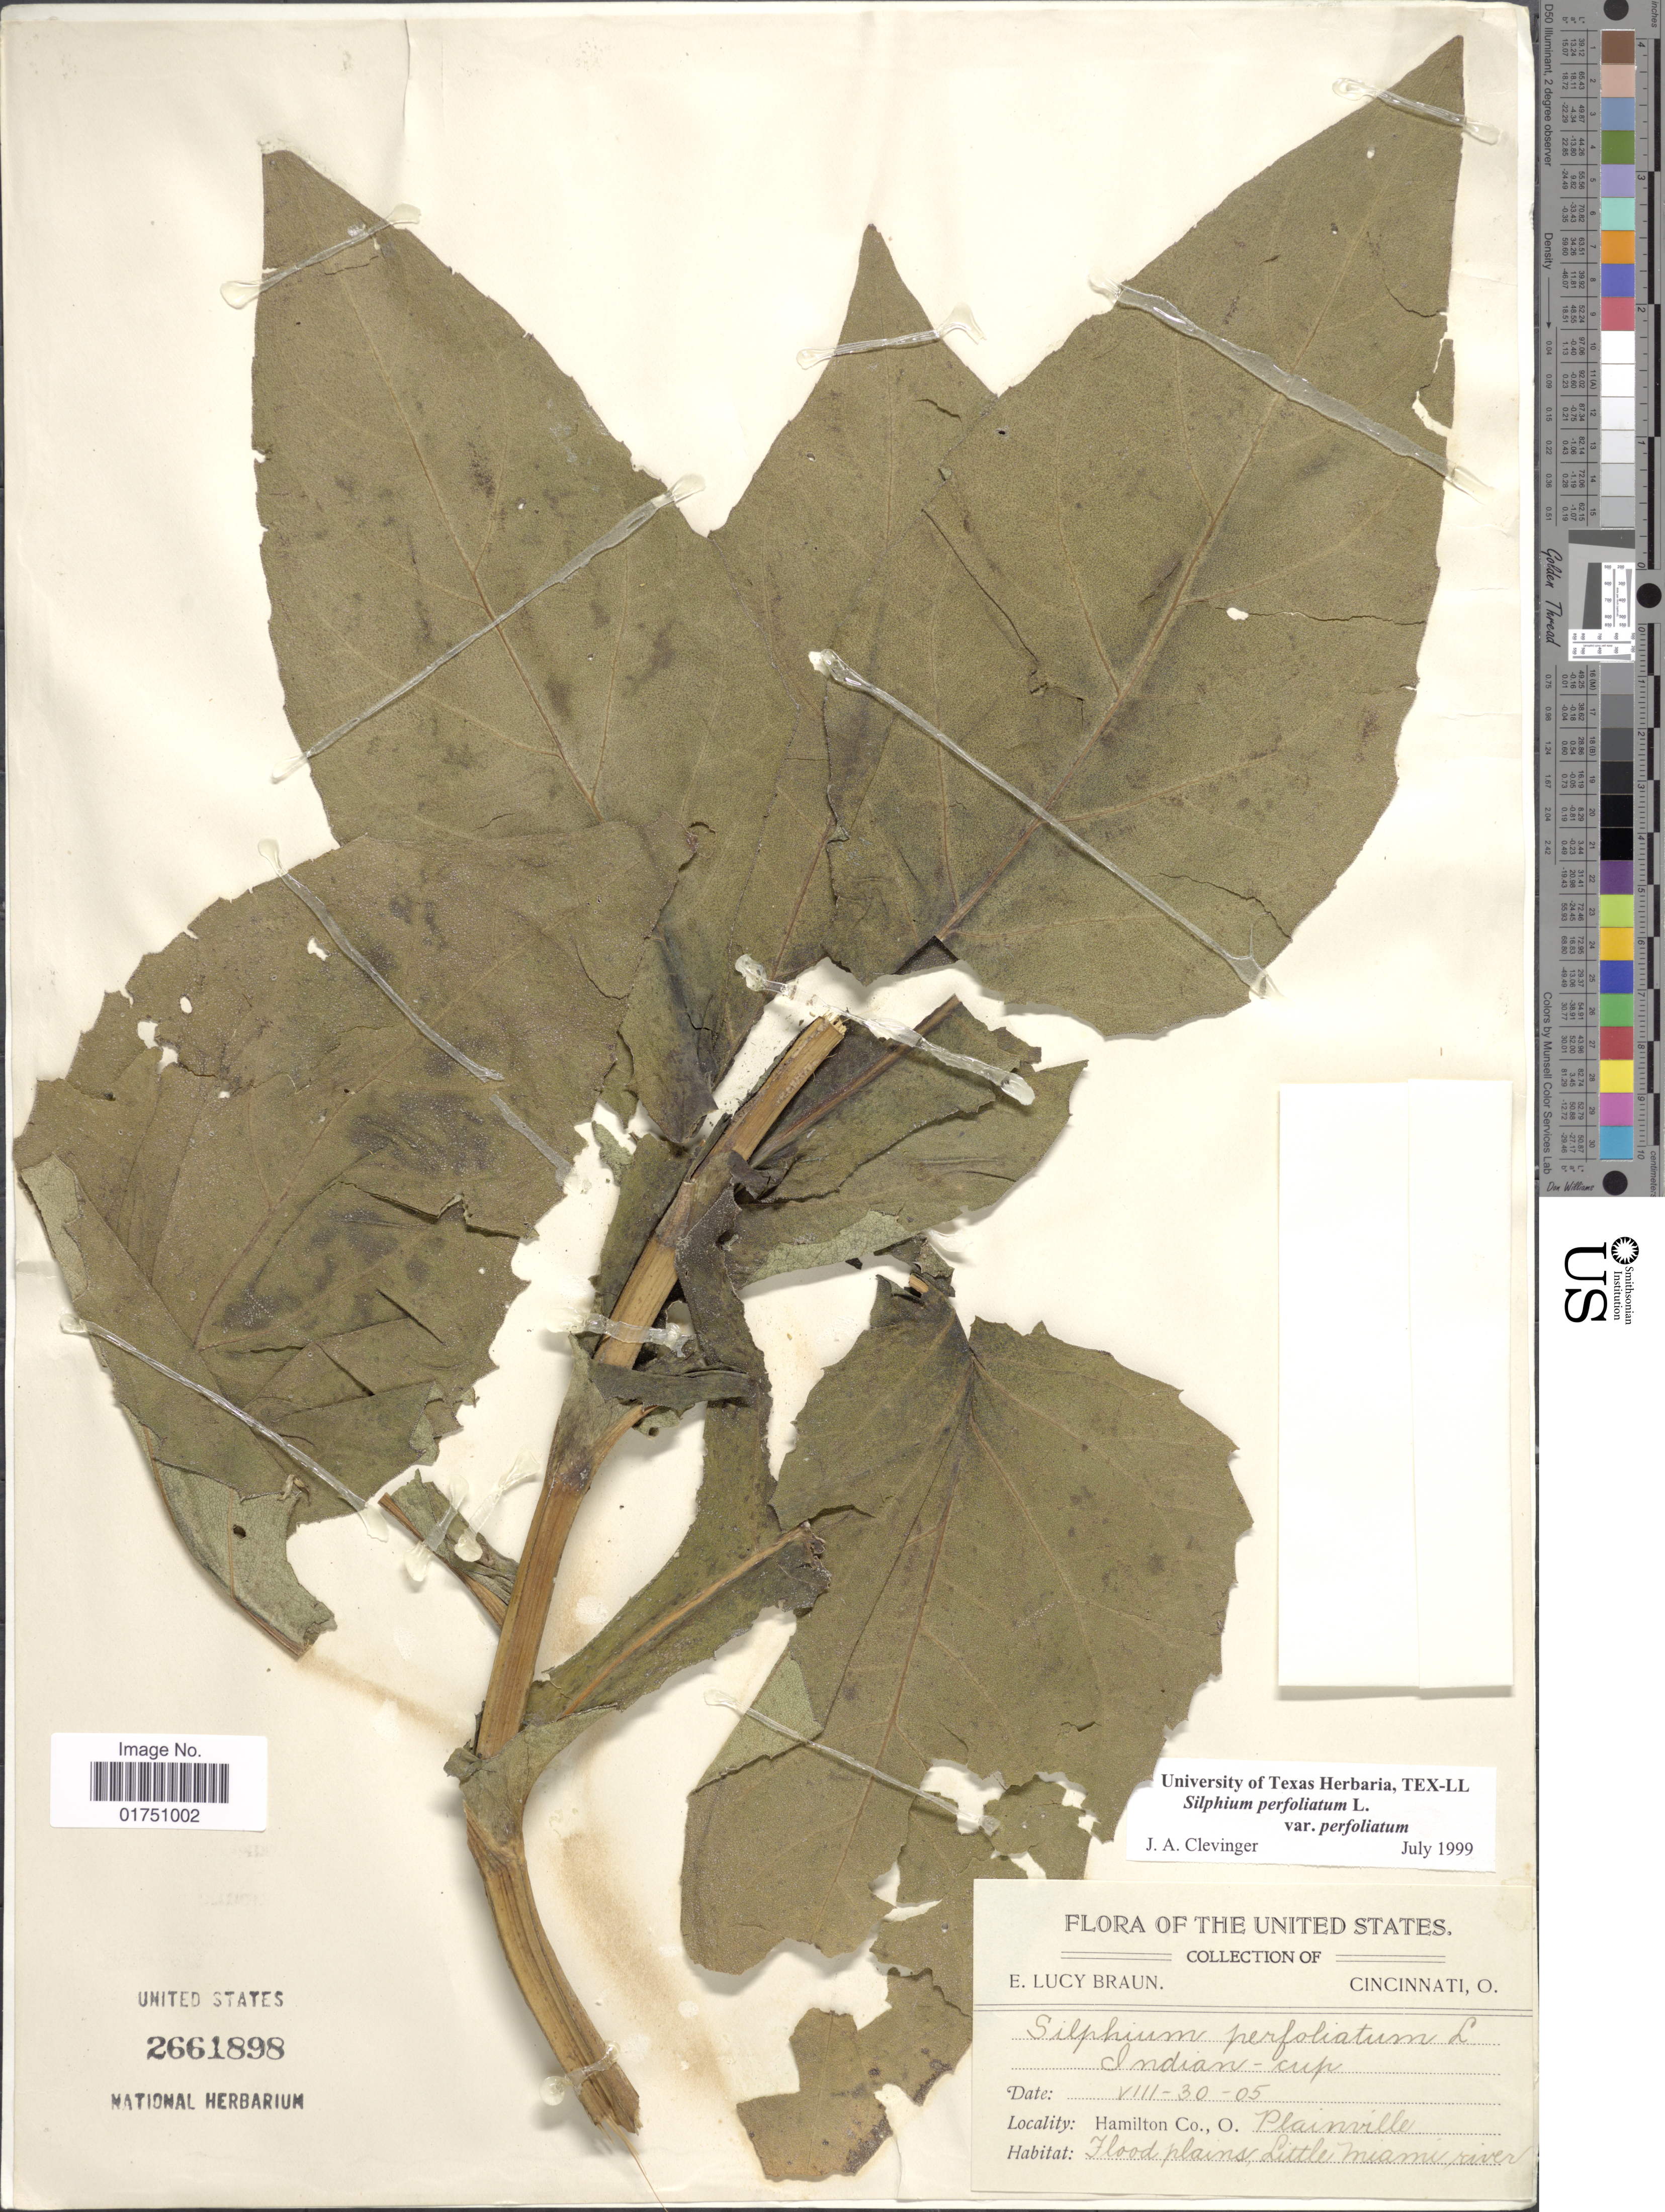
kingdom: Plantae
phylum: Tracheophyta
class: Magnoliopsida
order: Asterales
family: Asteraceae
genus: Silphium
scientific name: Silphium perfoliatum var. perfoliatum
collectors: E. L. Braun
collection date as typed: Transcribed d/m/y: 30/8/05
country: United States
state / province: Ohio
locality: Hamilton Co., O. Plainville. Flood plains Little Miami river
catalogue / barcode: US 2661898